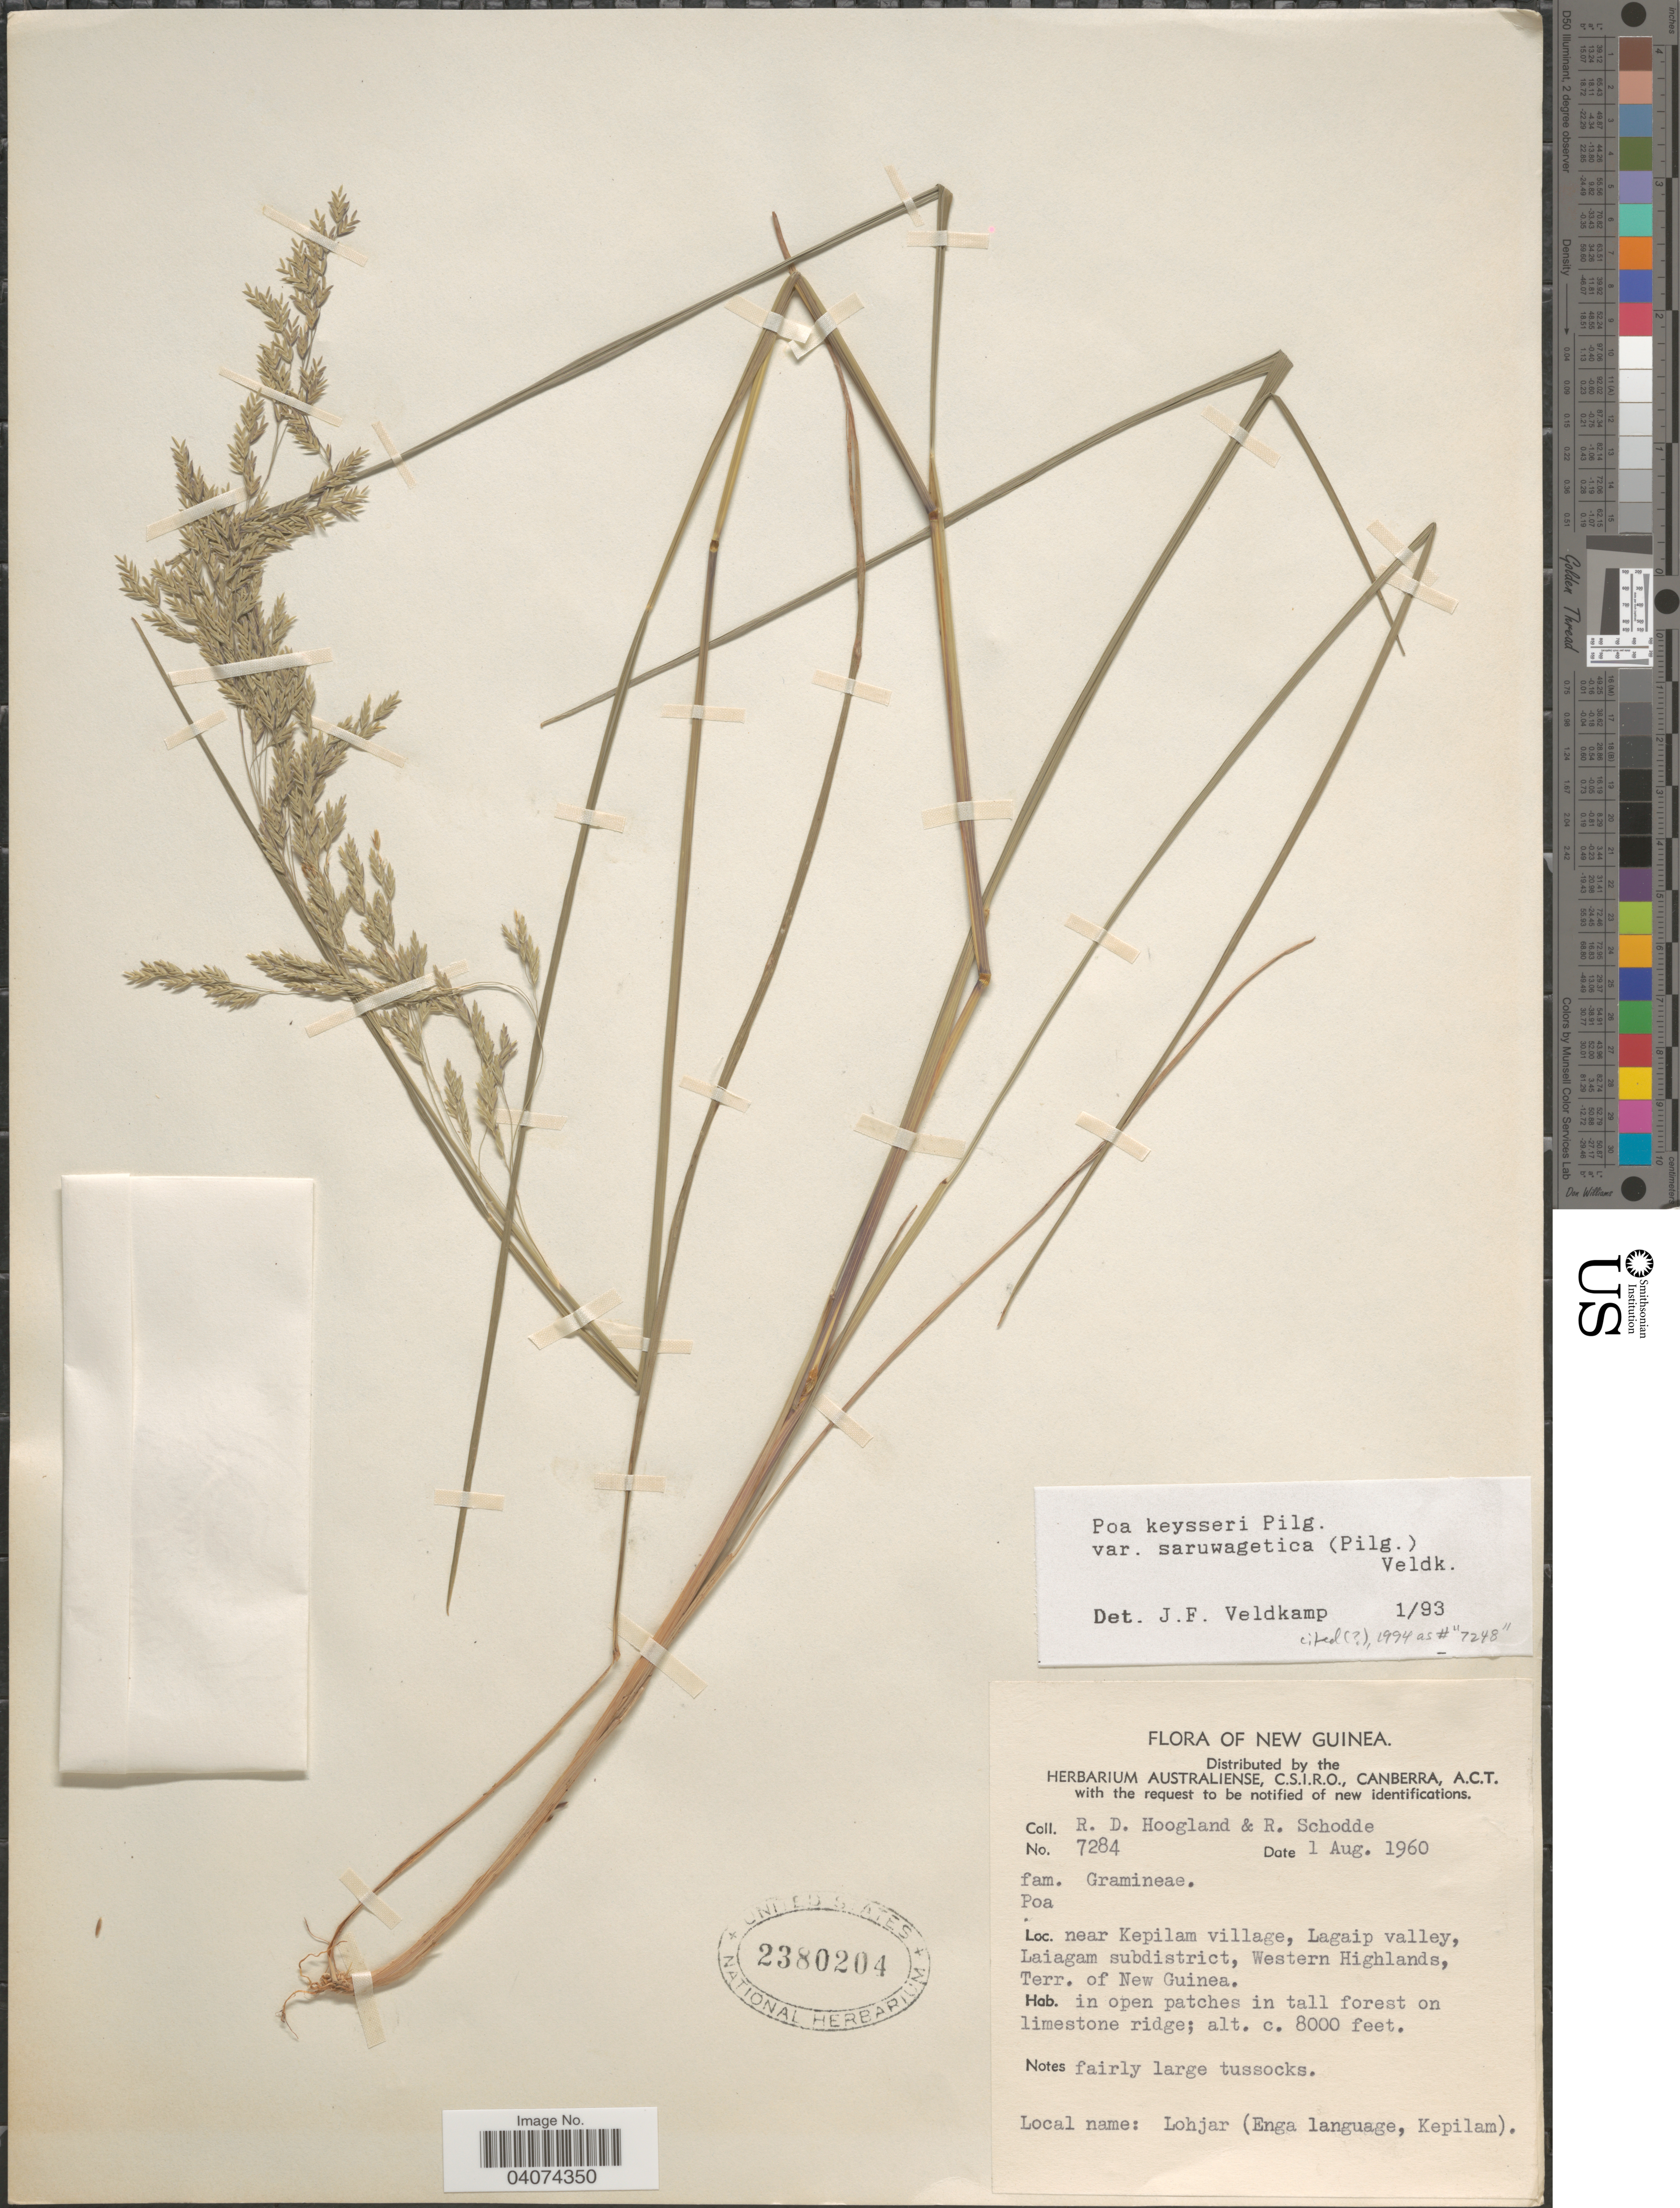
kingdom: Plantae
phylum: Tracheophyta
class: Liliopsida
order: Poales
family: Poaceae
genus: Poa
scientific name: Poa keysseri subsp. saruwagetica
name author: (Pilg.) Veldkamp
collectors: R. D. Hoogland & R. Schodde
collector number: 7284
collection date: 1960-08-01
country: Papua New Guinea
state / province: Western Highlands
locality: New Guinea. Near Kepilam village, Lagaip valley, Laiagam subdistrict, Terr. New Guinea. In open patches in tall forest on limestone ridge.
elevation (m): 2438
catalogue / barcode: US 2380204